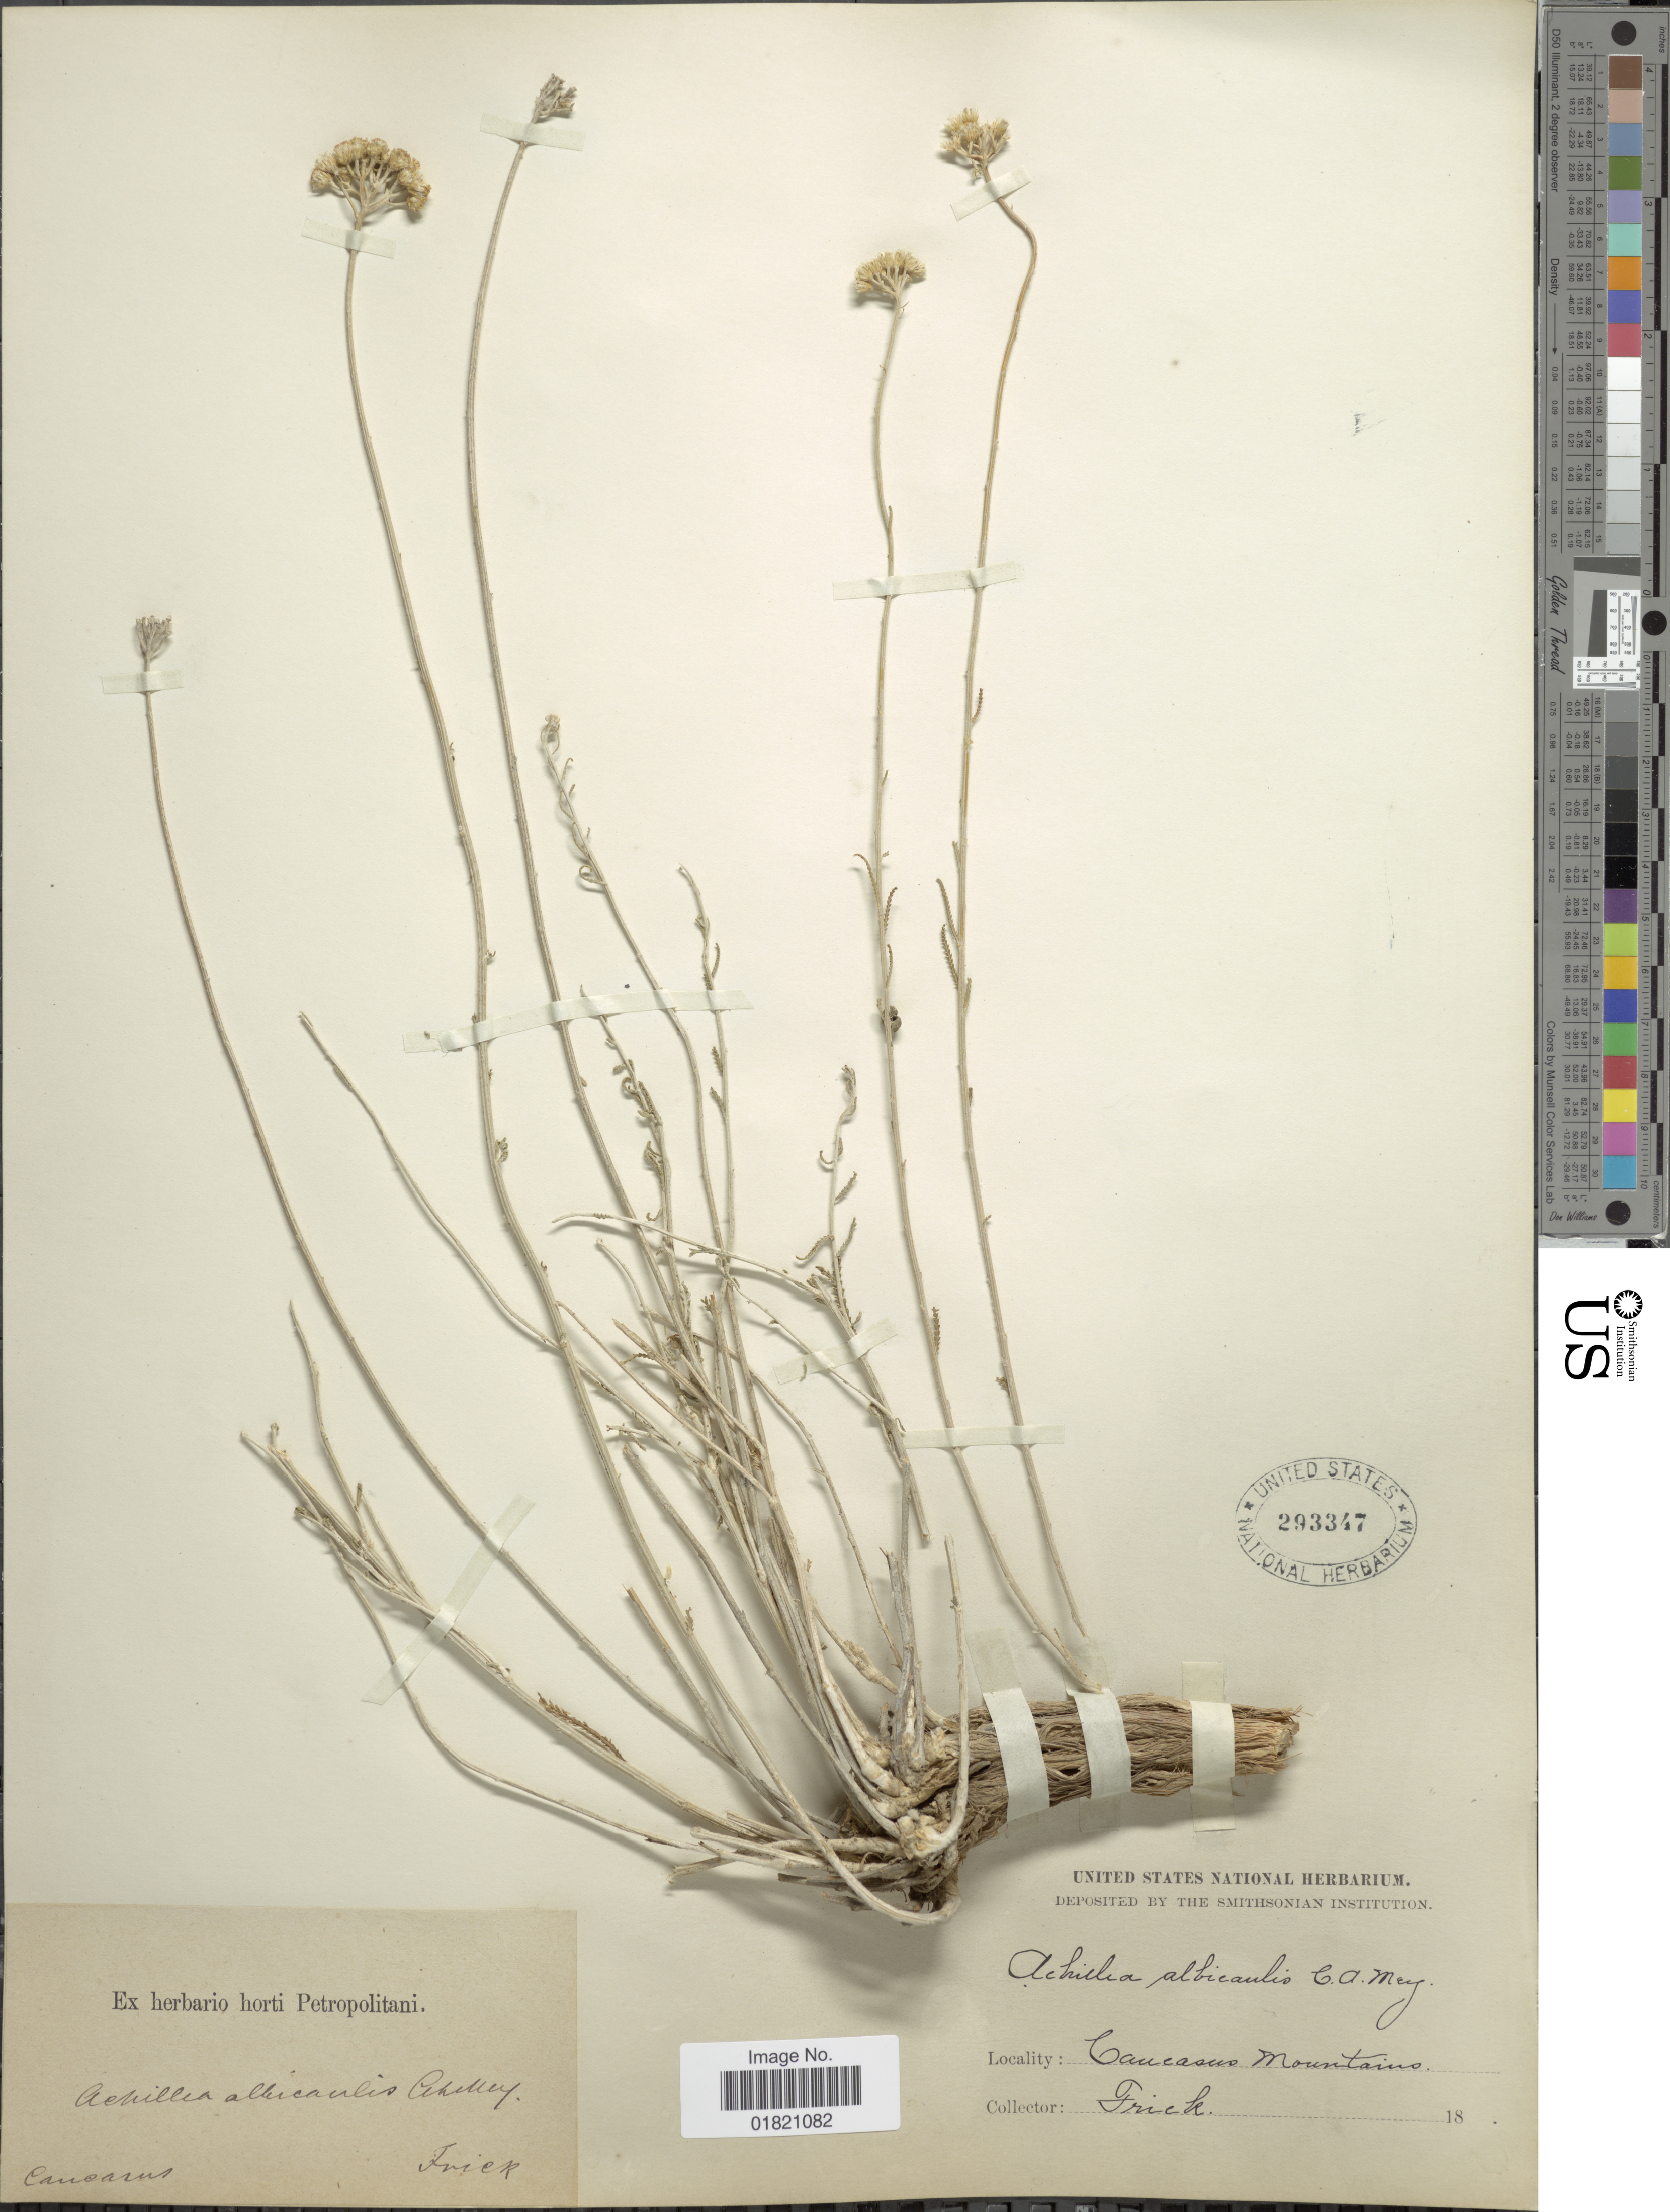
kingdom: Plantae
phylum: Tracheophyta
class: Magnoliopsida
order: Asterales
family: Asteraceae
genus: Achillea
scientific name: Achillea albicaulis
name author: C.A. Mey.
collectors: Frick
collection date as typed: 18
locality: Caucasus Mountains, Caucasus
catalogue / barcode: US 293347